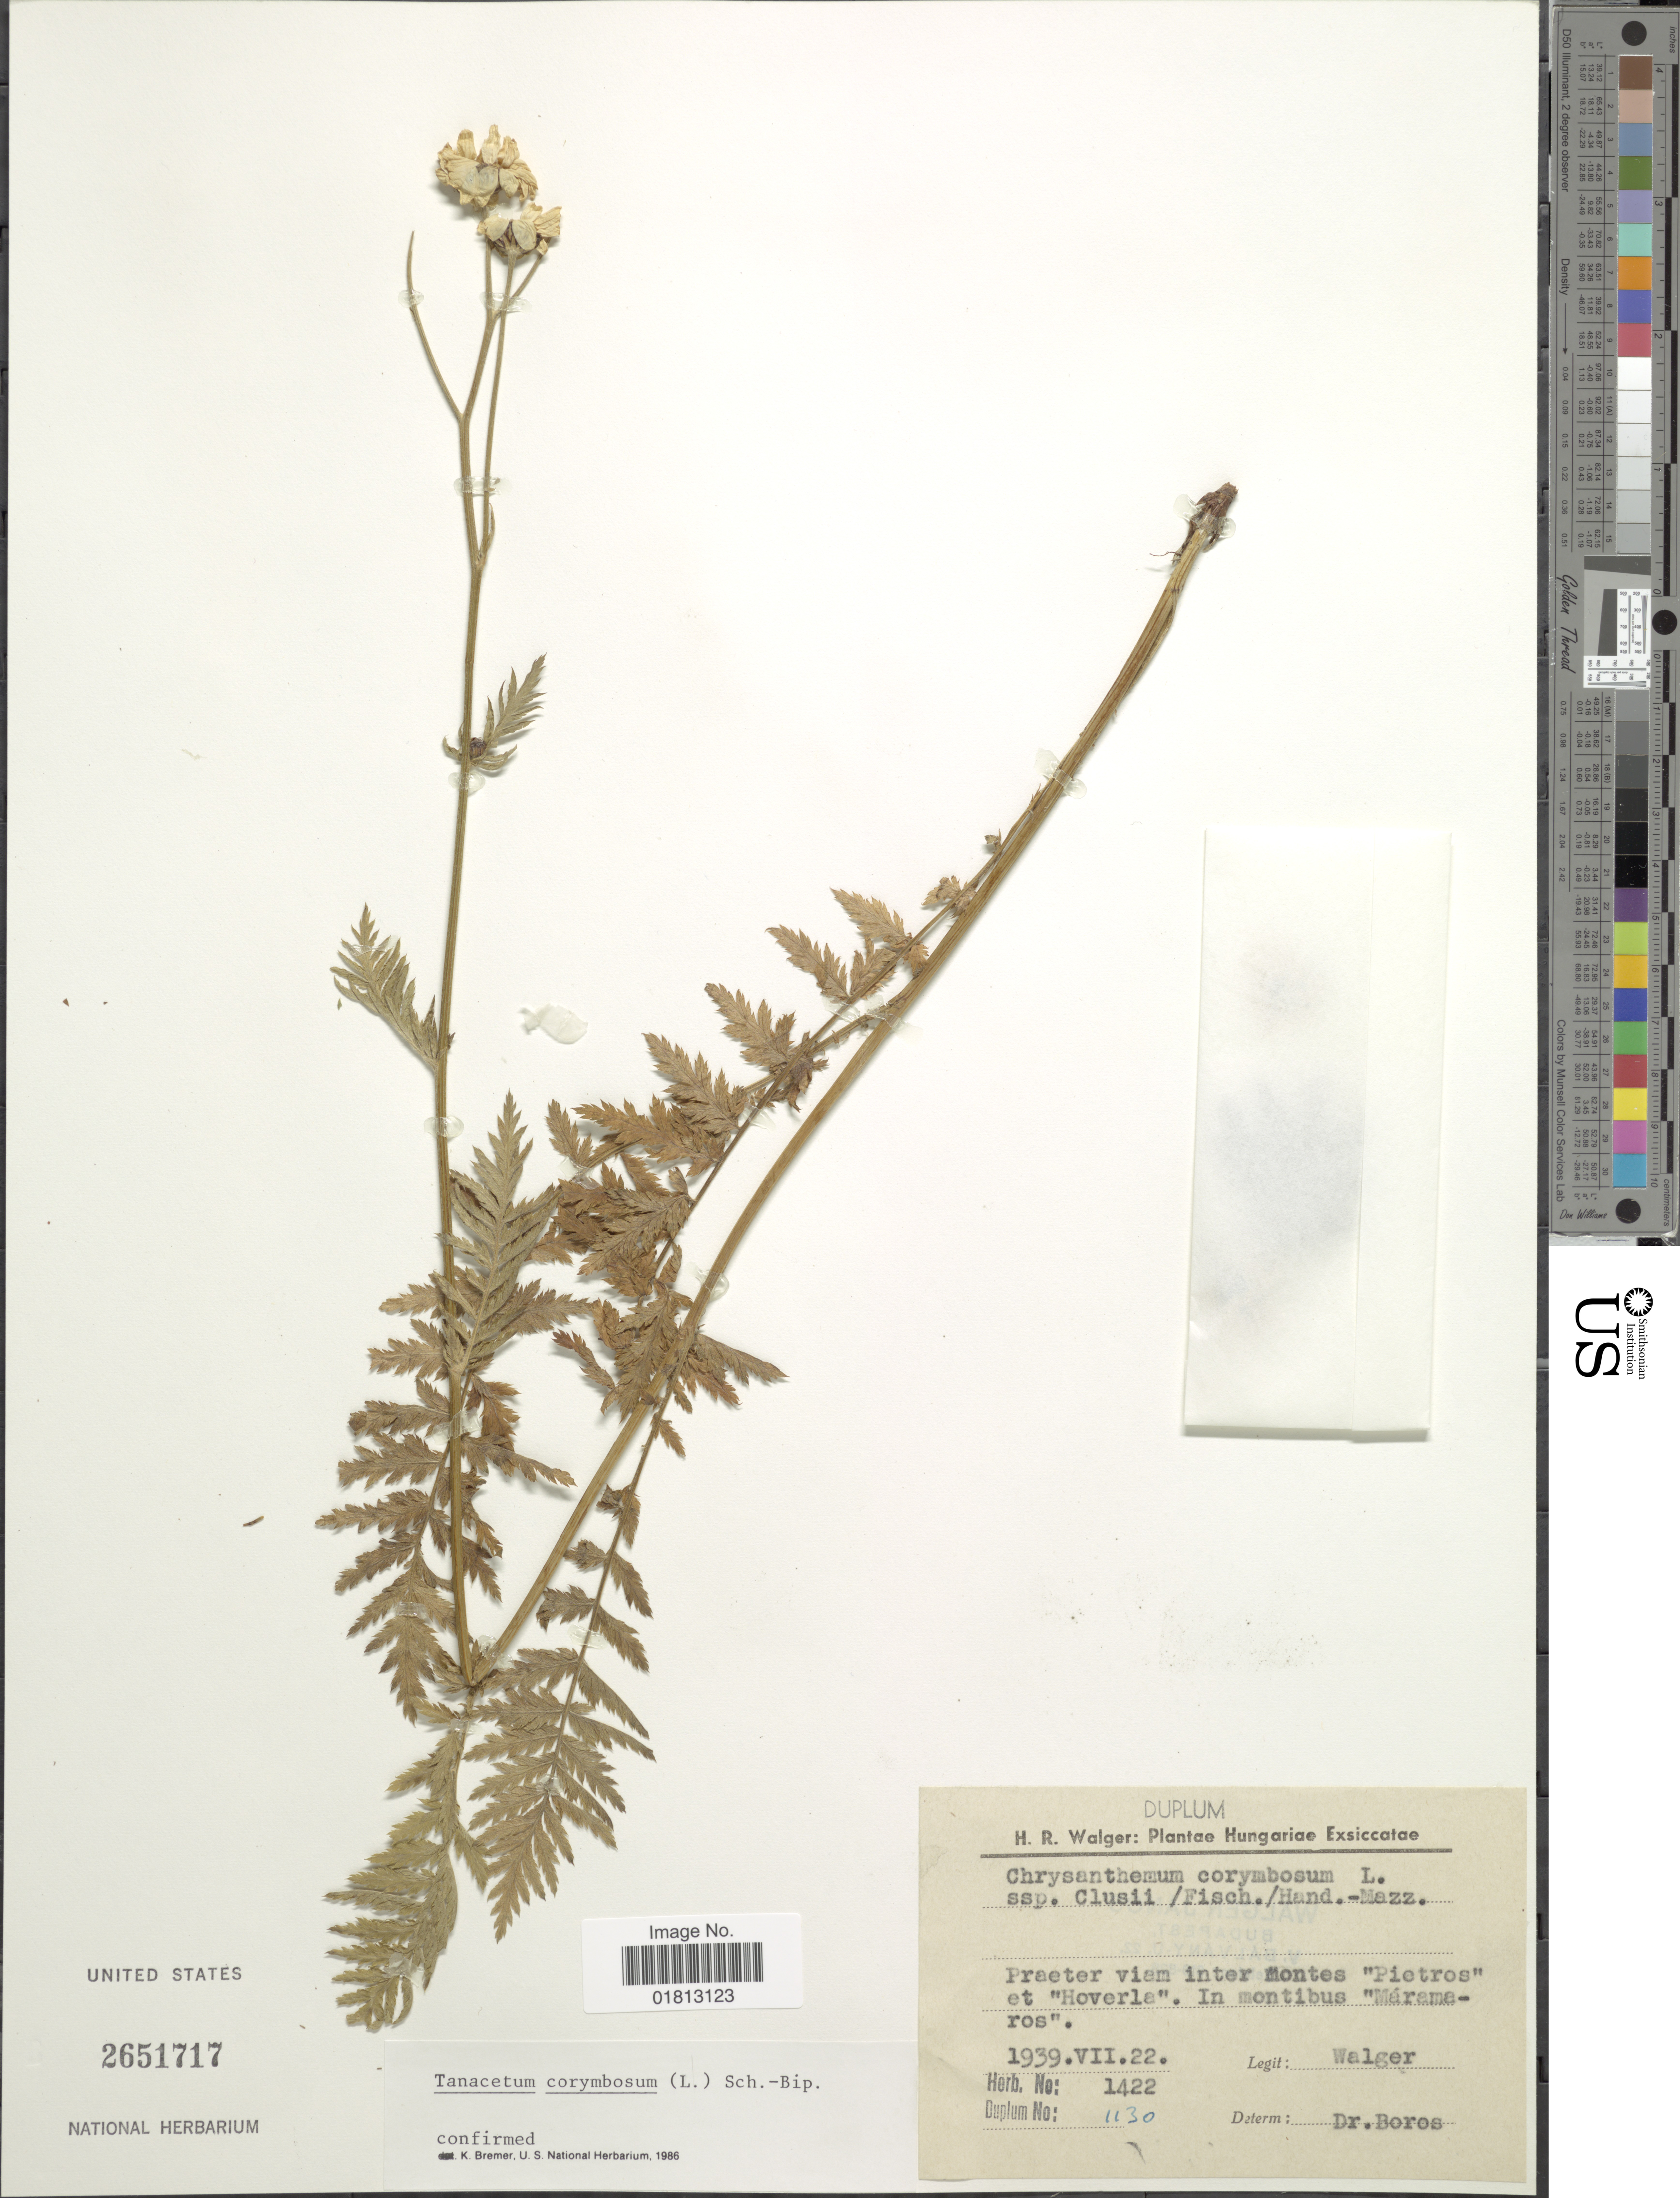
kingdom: Plantae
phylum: Tracheophyta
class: Magnoliopsida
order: Asterales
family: Asteraceae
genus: Tanacetum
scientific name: Tanacetum corymbosum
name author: (L.) Sch. Bip.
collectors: H. Walger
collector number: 1422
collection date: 1939-07-22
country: Hungary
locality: Praeter viam inter Montes "Pietros" et "Hoverla" In montibus "Maramaros"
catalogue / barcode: US 2651717